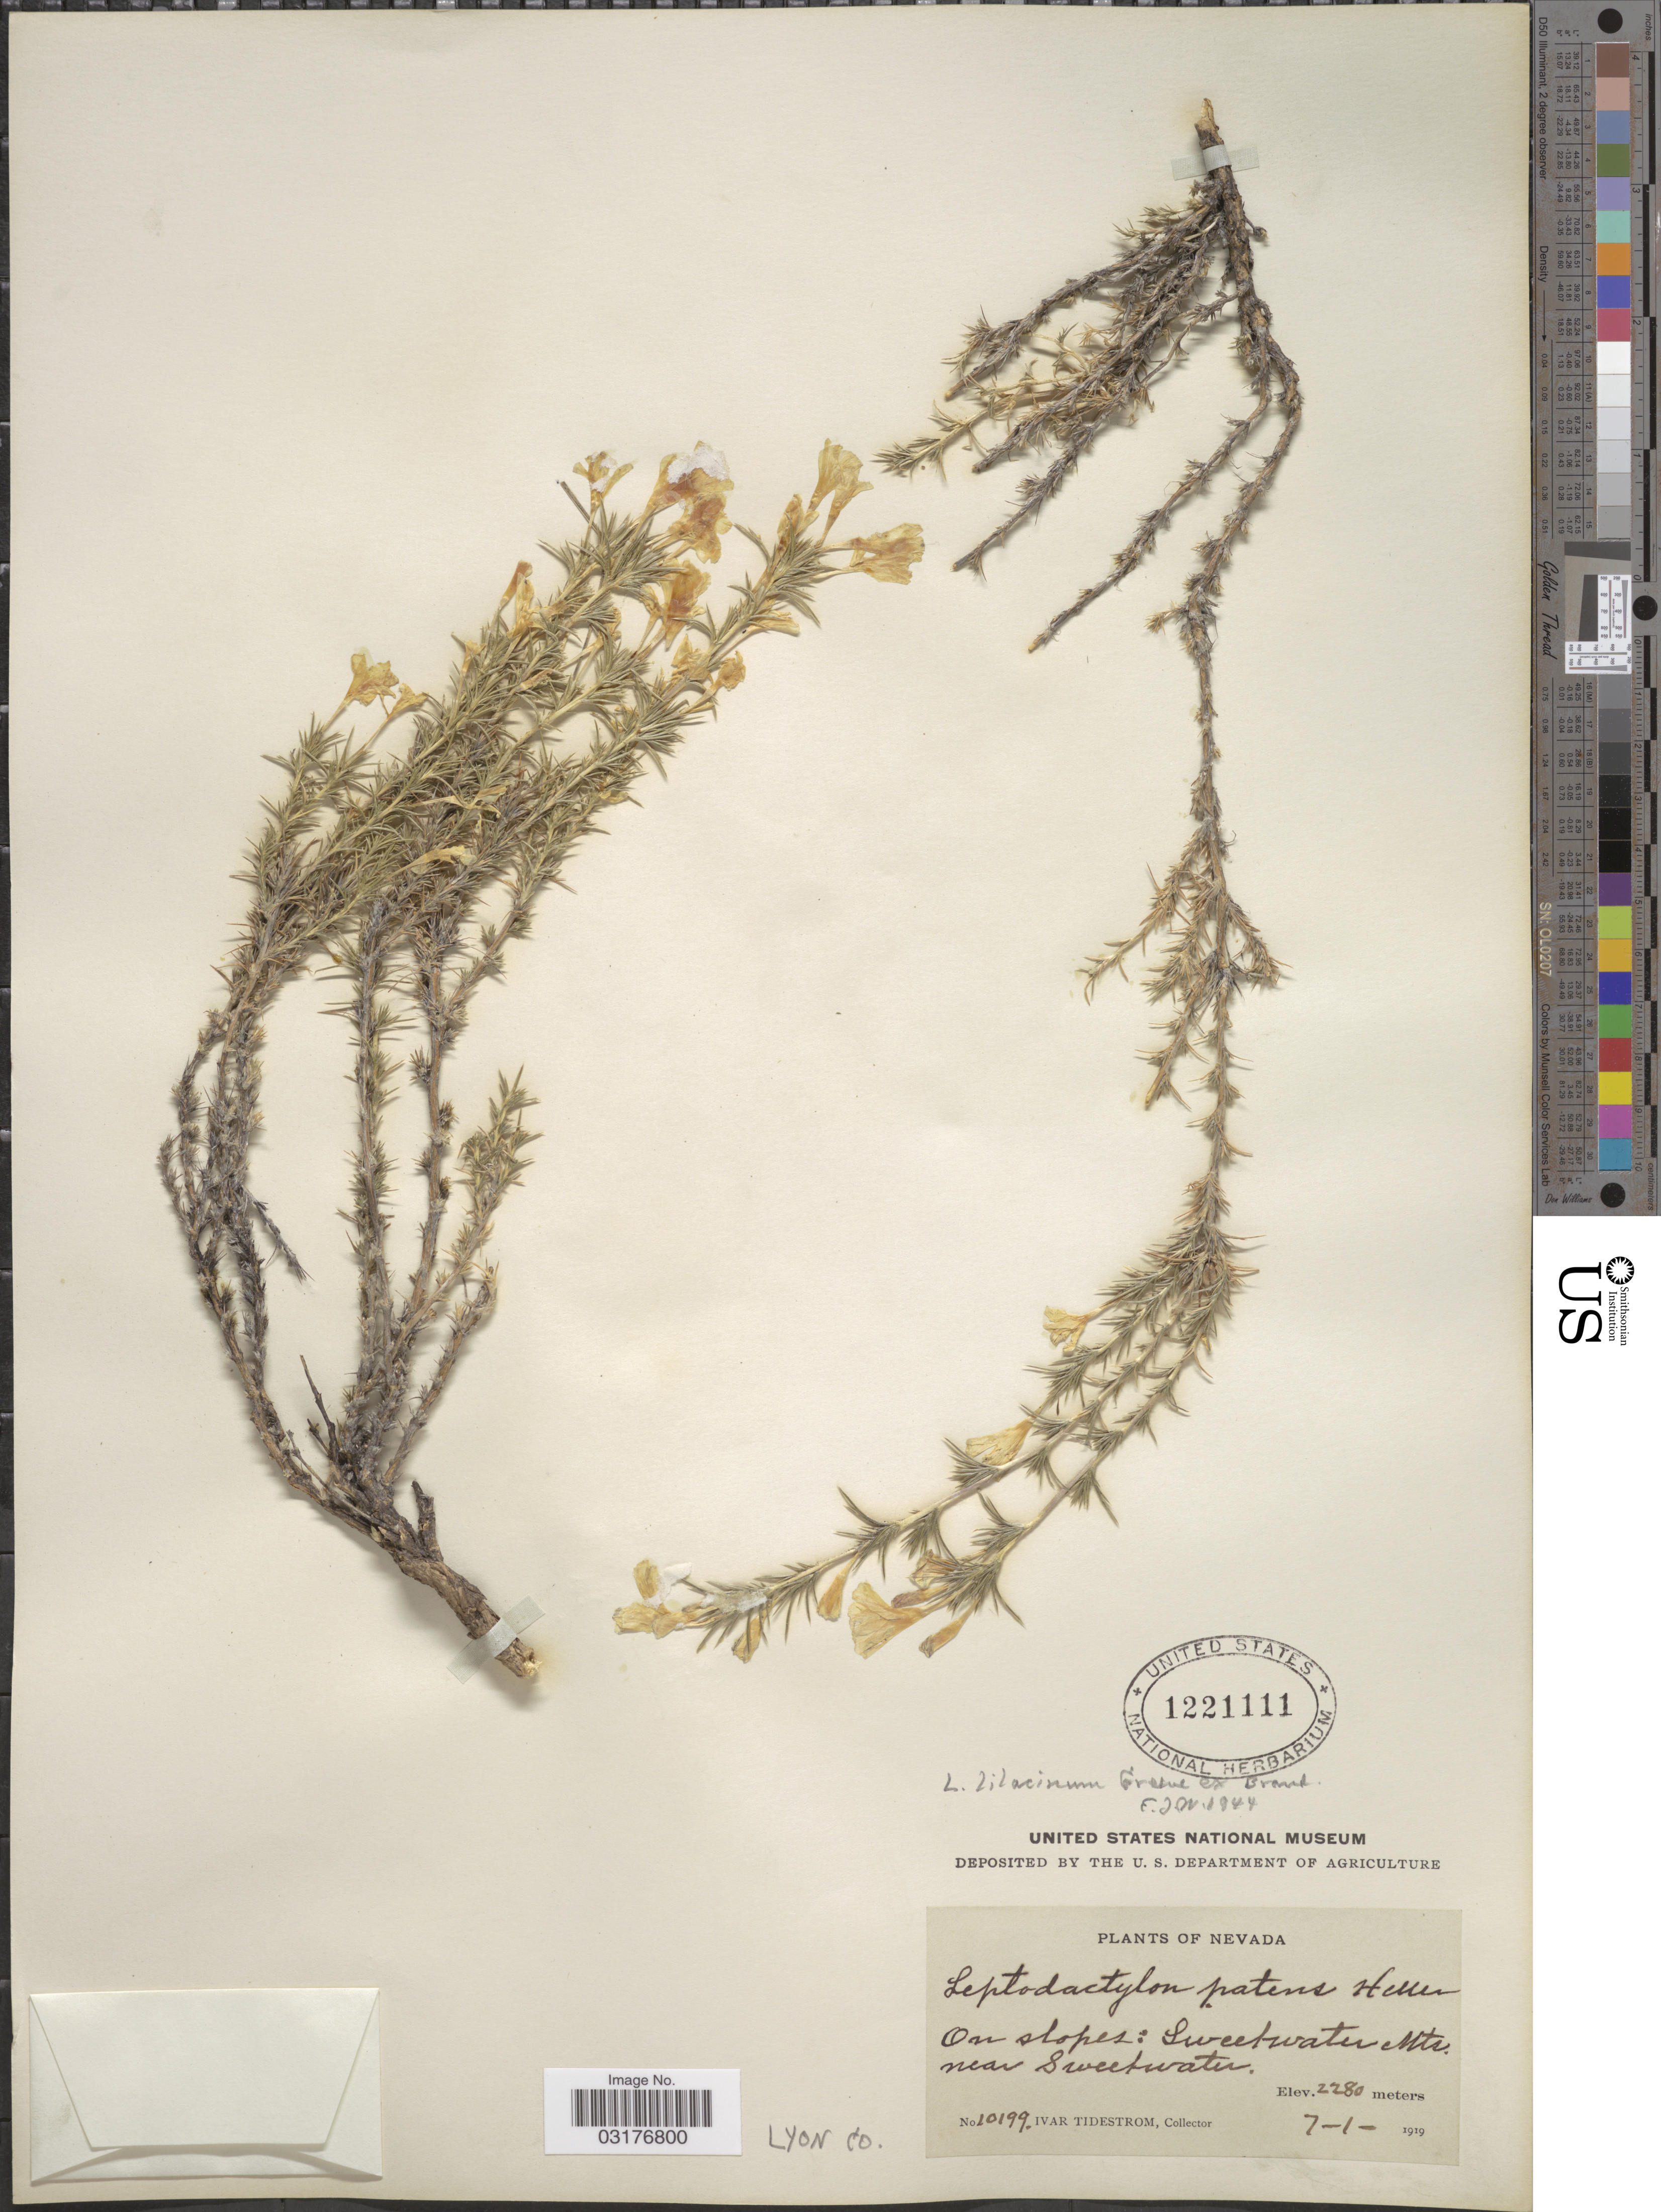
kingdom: Plantae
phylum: Tracheophyta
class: Magnoliopsida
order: Ericales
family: Polemoniaceae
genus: Linanthus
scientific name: Linanthus pungens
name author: (Torr.) J.M. Porter & L.A. Johnson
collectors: I. F. Tidestrom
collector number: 10199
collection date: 1919-07-01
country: United States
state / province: Nevada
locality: On slopes: Sweetwater Mts. near Sweetwater. Lyon Co.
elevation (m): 2280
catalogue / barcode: US 1221111